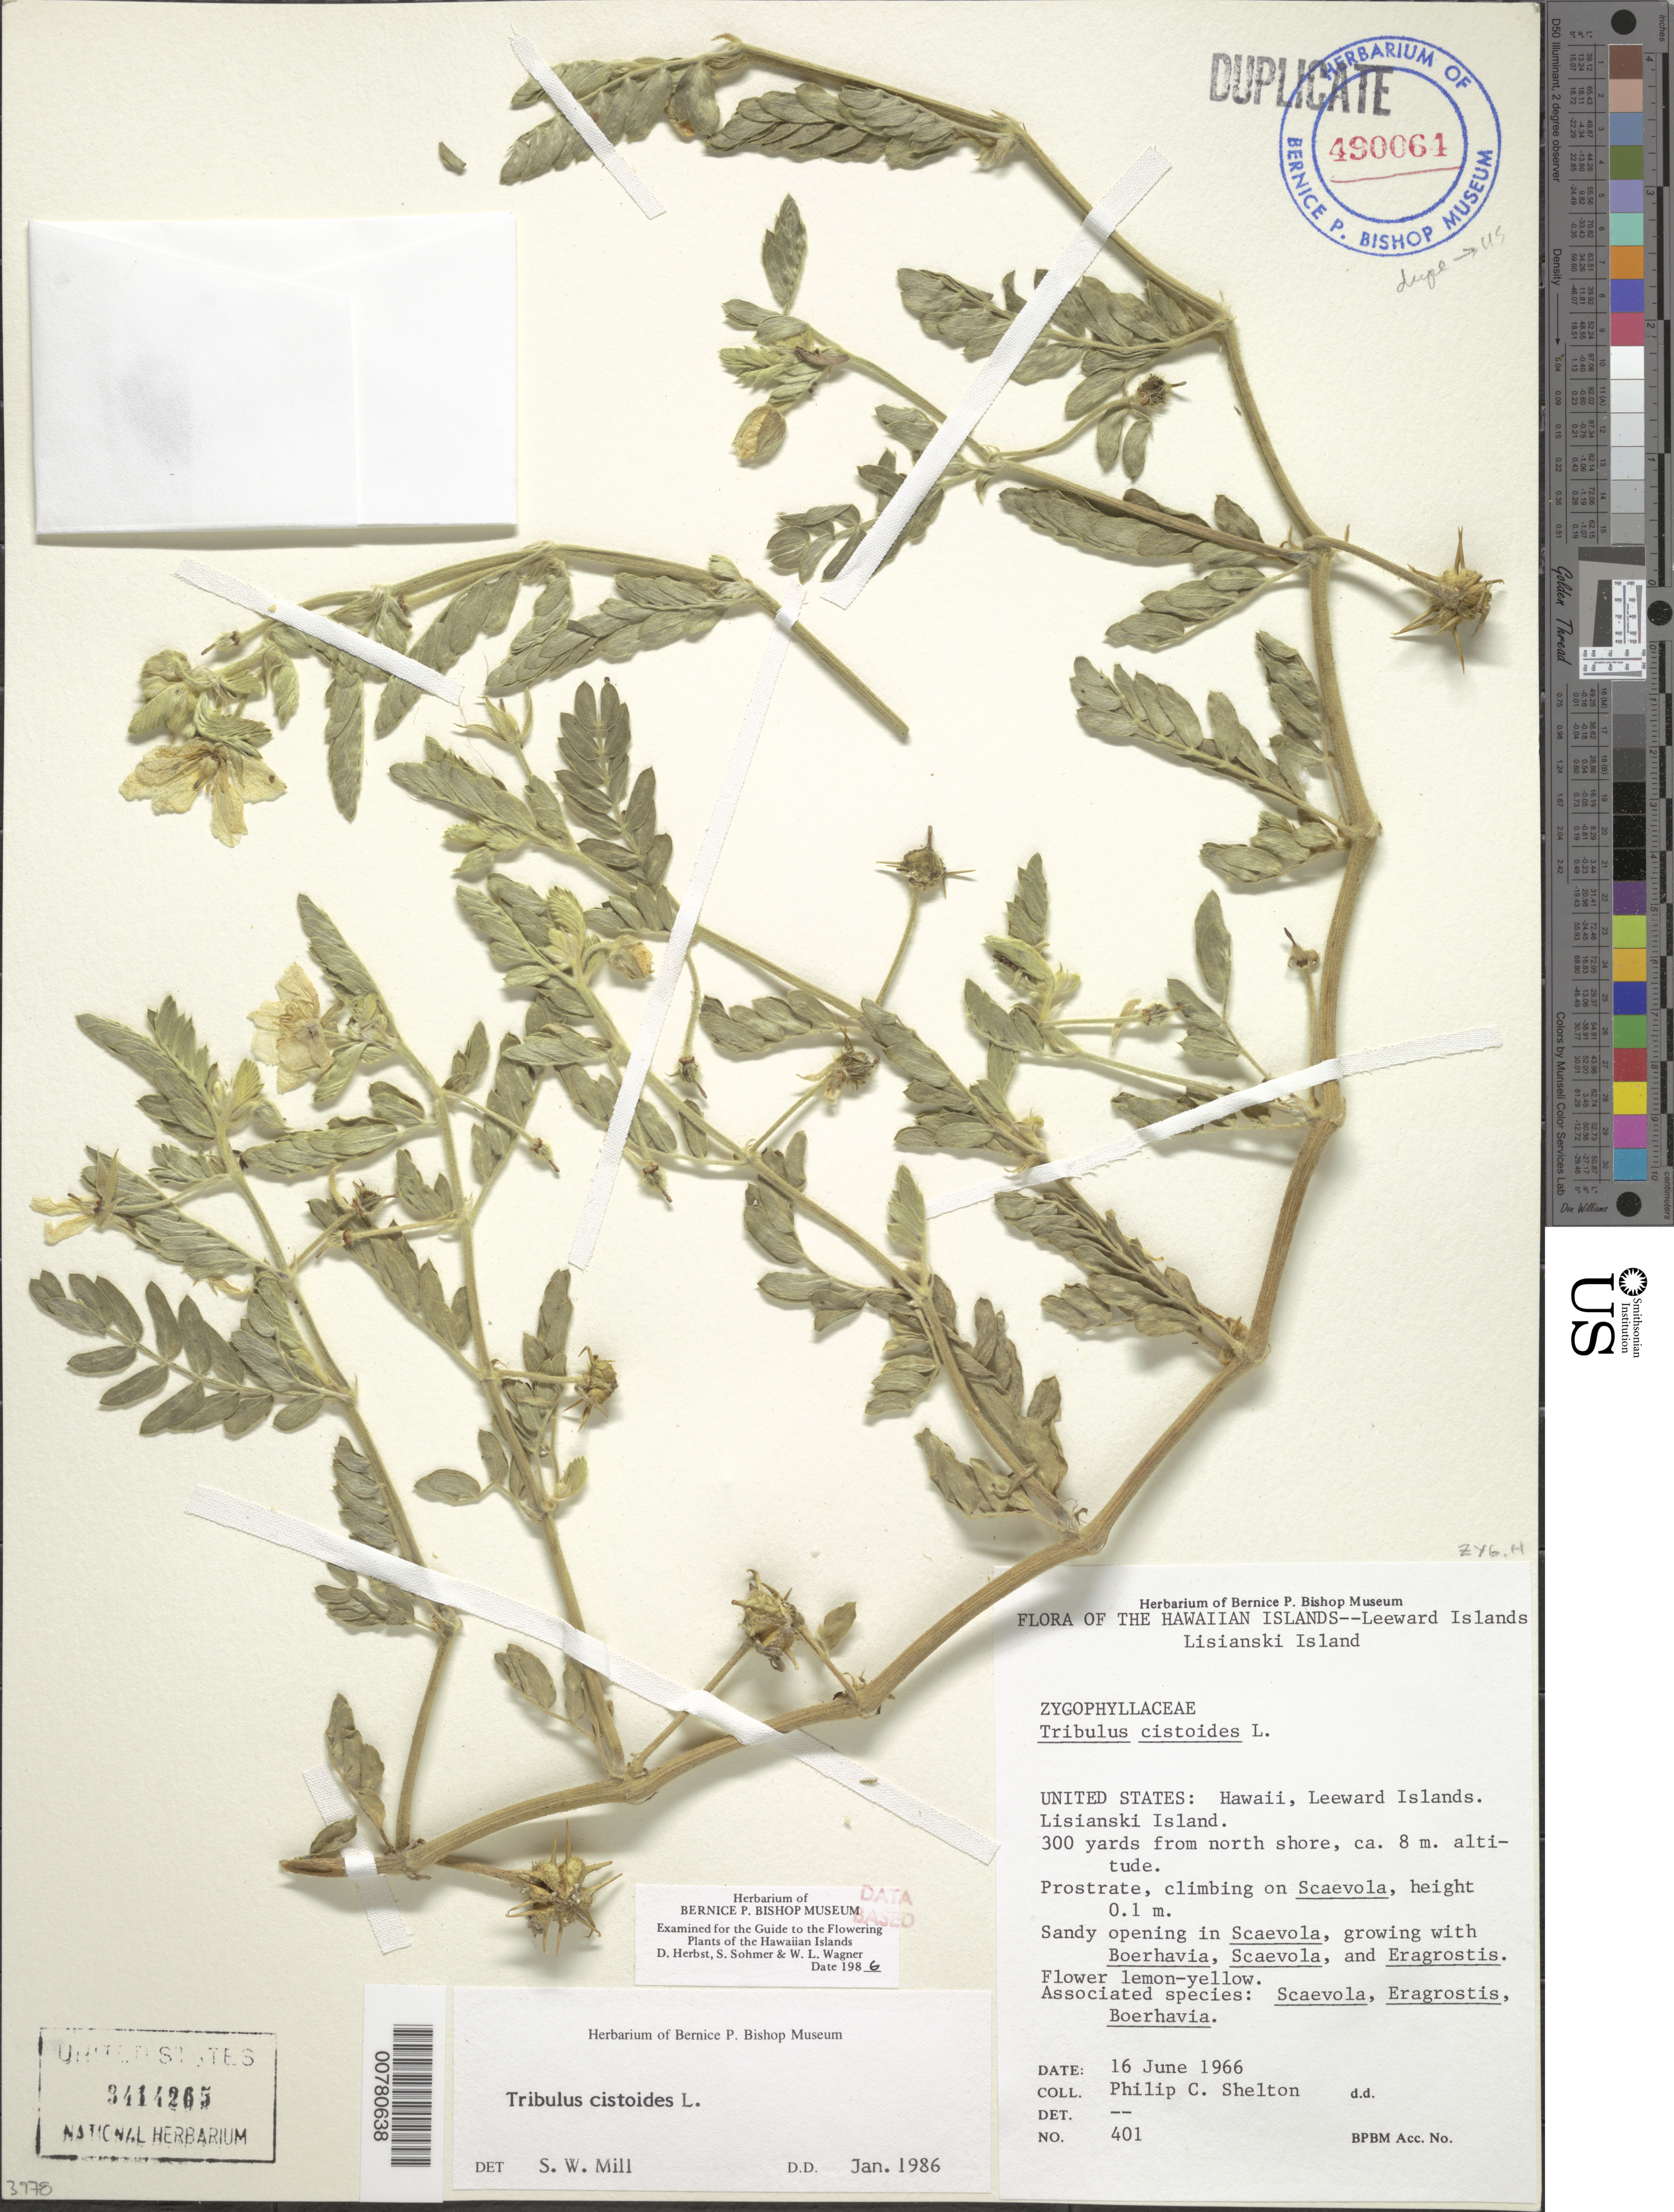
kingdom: Plantae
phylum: Tracheophyta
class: Magnoliopsida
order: Zygophyllales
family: Zygophyllaceae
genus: Tribulus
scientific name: Tribulus cistoides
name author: L.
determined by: Wagner, W. L.; Herbst, D. R.; Sohmer, S. H.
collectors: P. Shelton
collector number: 401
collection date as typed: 16 Jun 1966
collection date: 1966-06-16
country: United States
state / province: Hawaii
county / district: Honolulu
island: Lisianski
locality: Lisianski, 300 yds from north shore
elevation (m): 8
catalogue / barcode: US 3414265